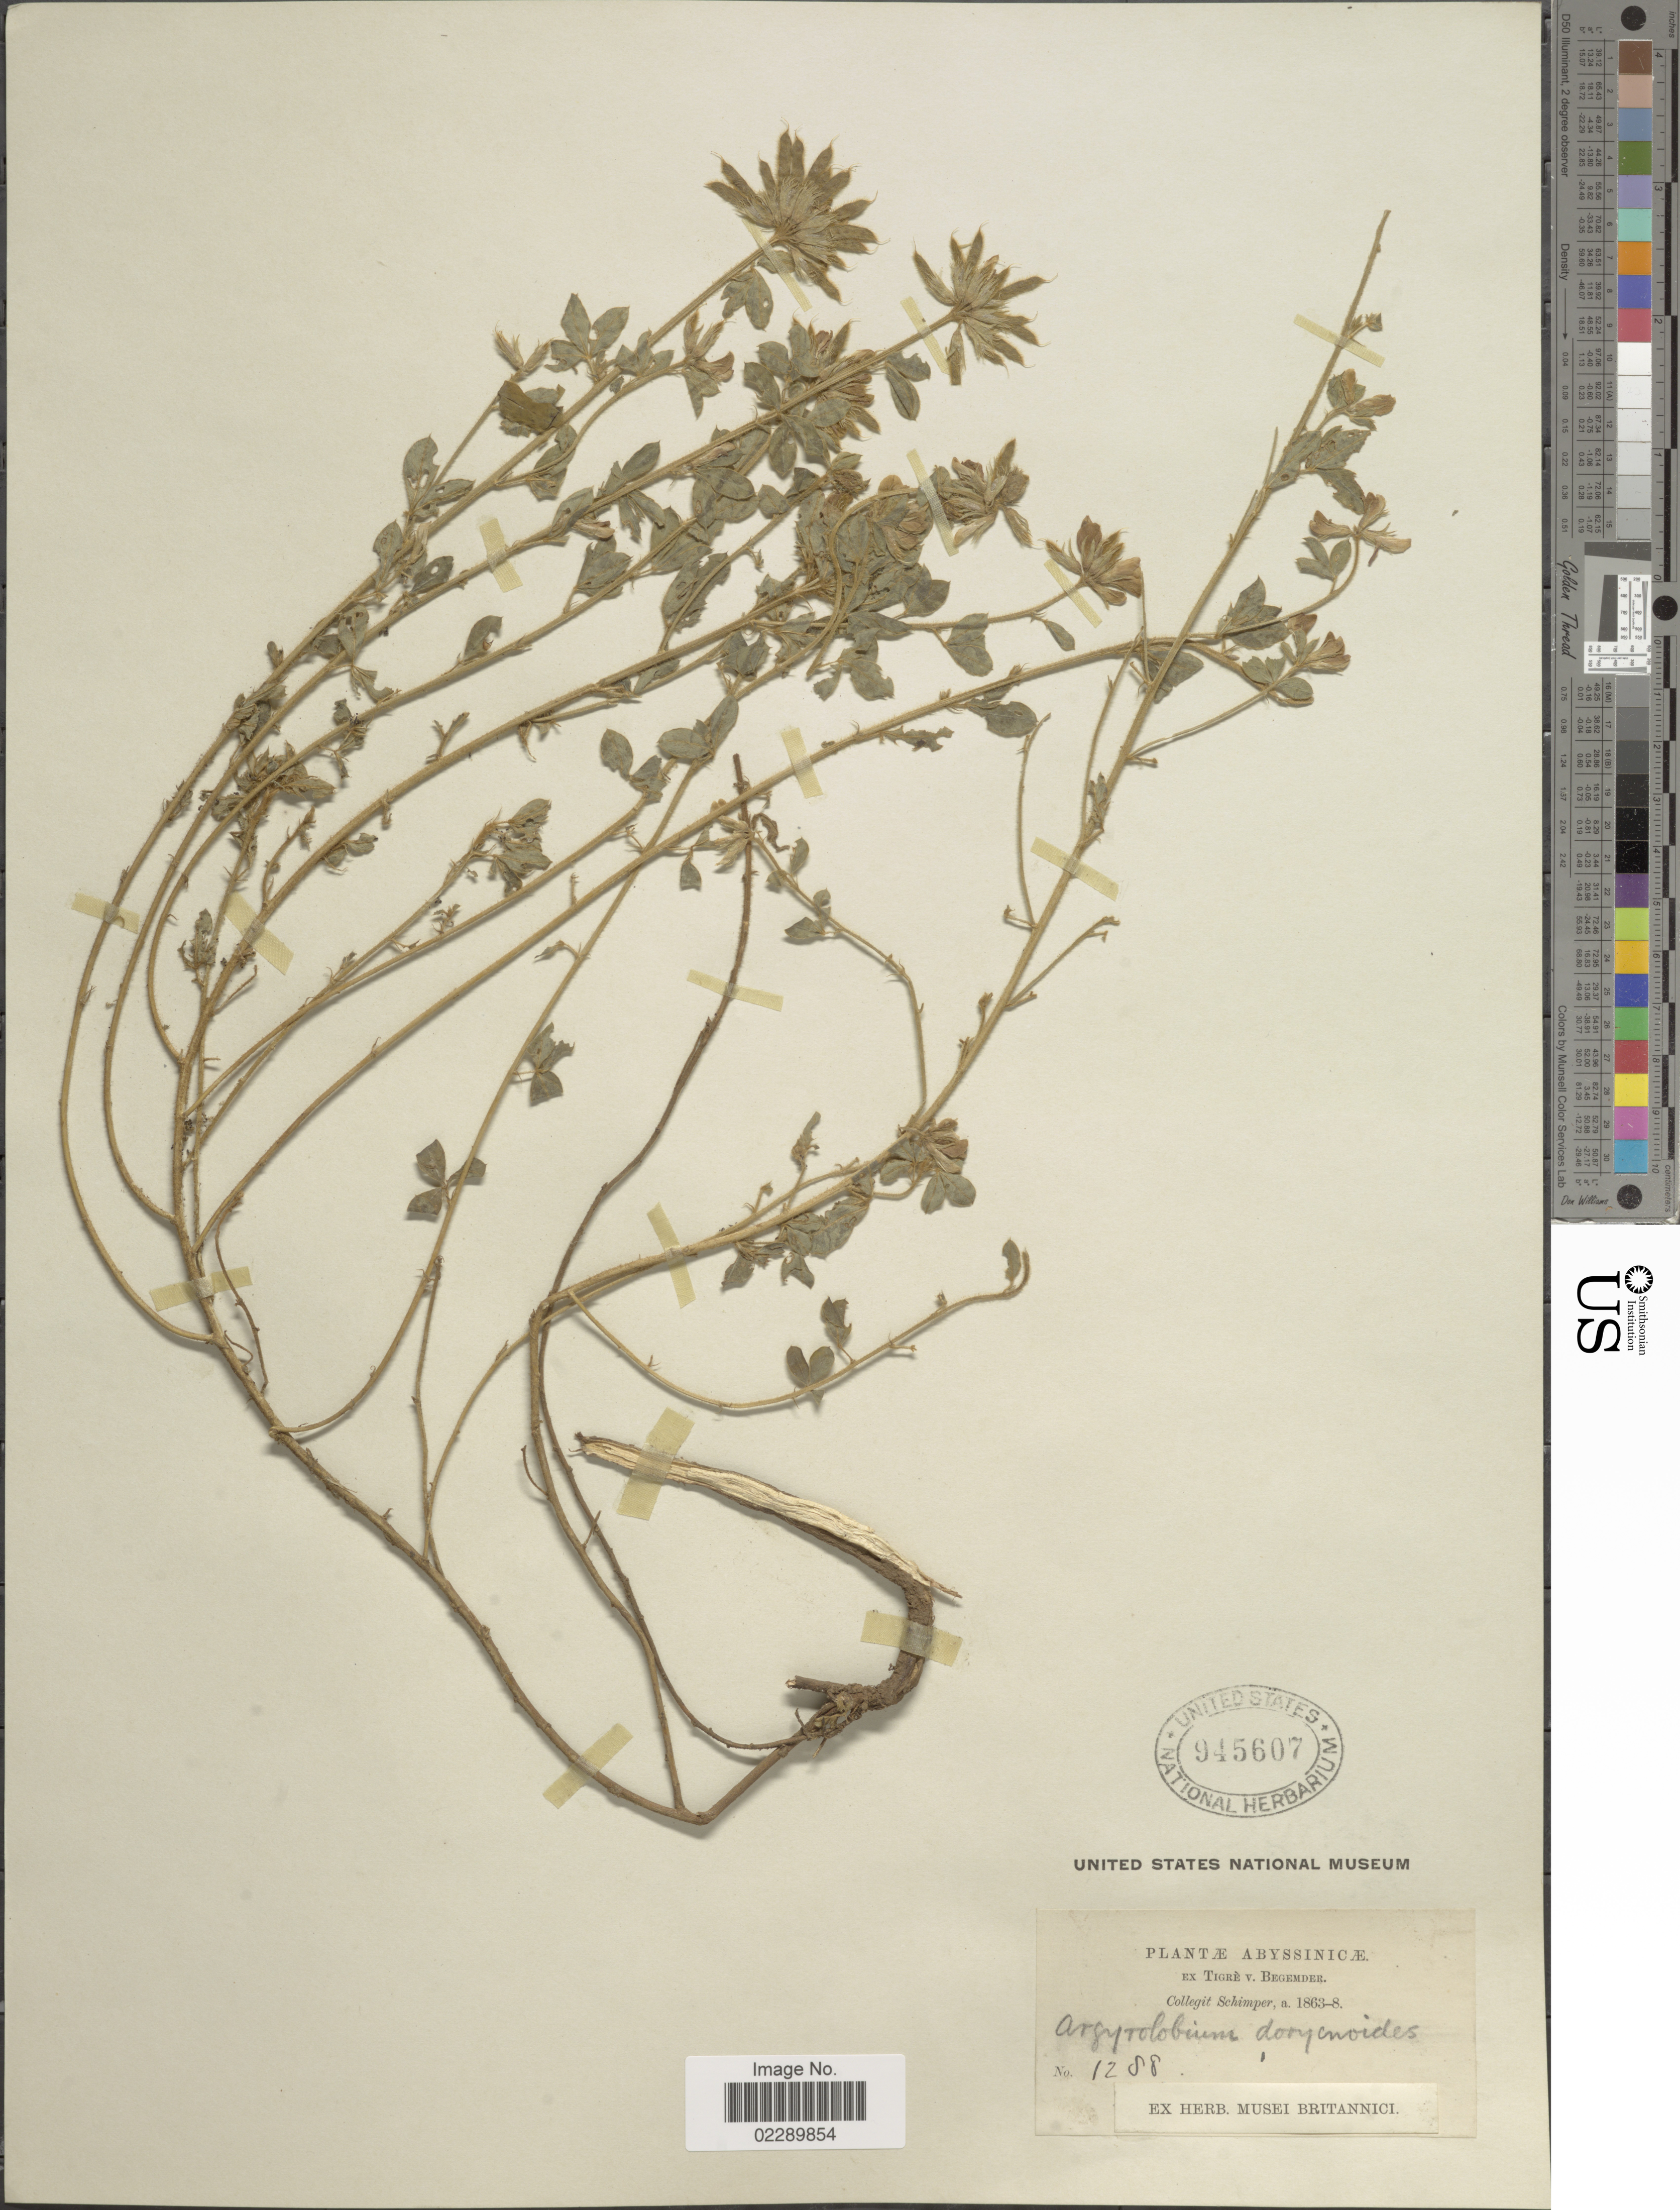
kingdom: Plantae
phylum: Tracheophyta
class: Magnoliopsida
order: Fabales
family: Fabaceae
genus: Argyrolobium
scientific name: Argyrolobium dorycnoides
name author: Baker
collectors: -. Schimper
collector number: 1288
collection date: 1863/1868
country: Eritrea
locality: Abyssinicæ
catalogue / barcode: US 945607